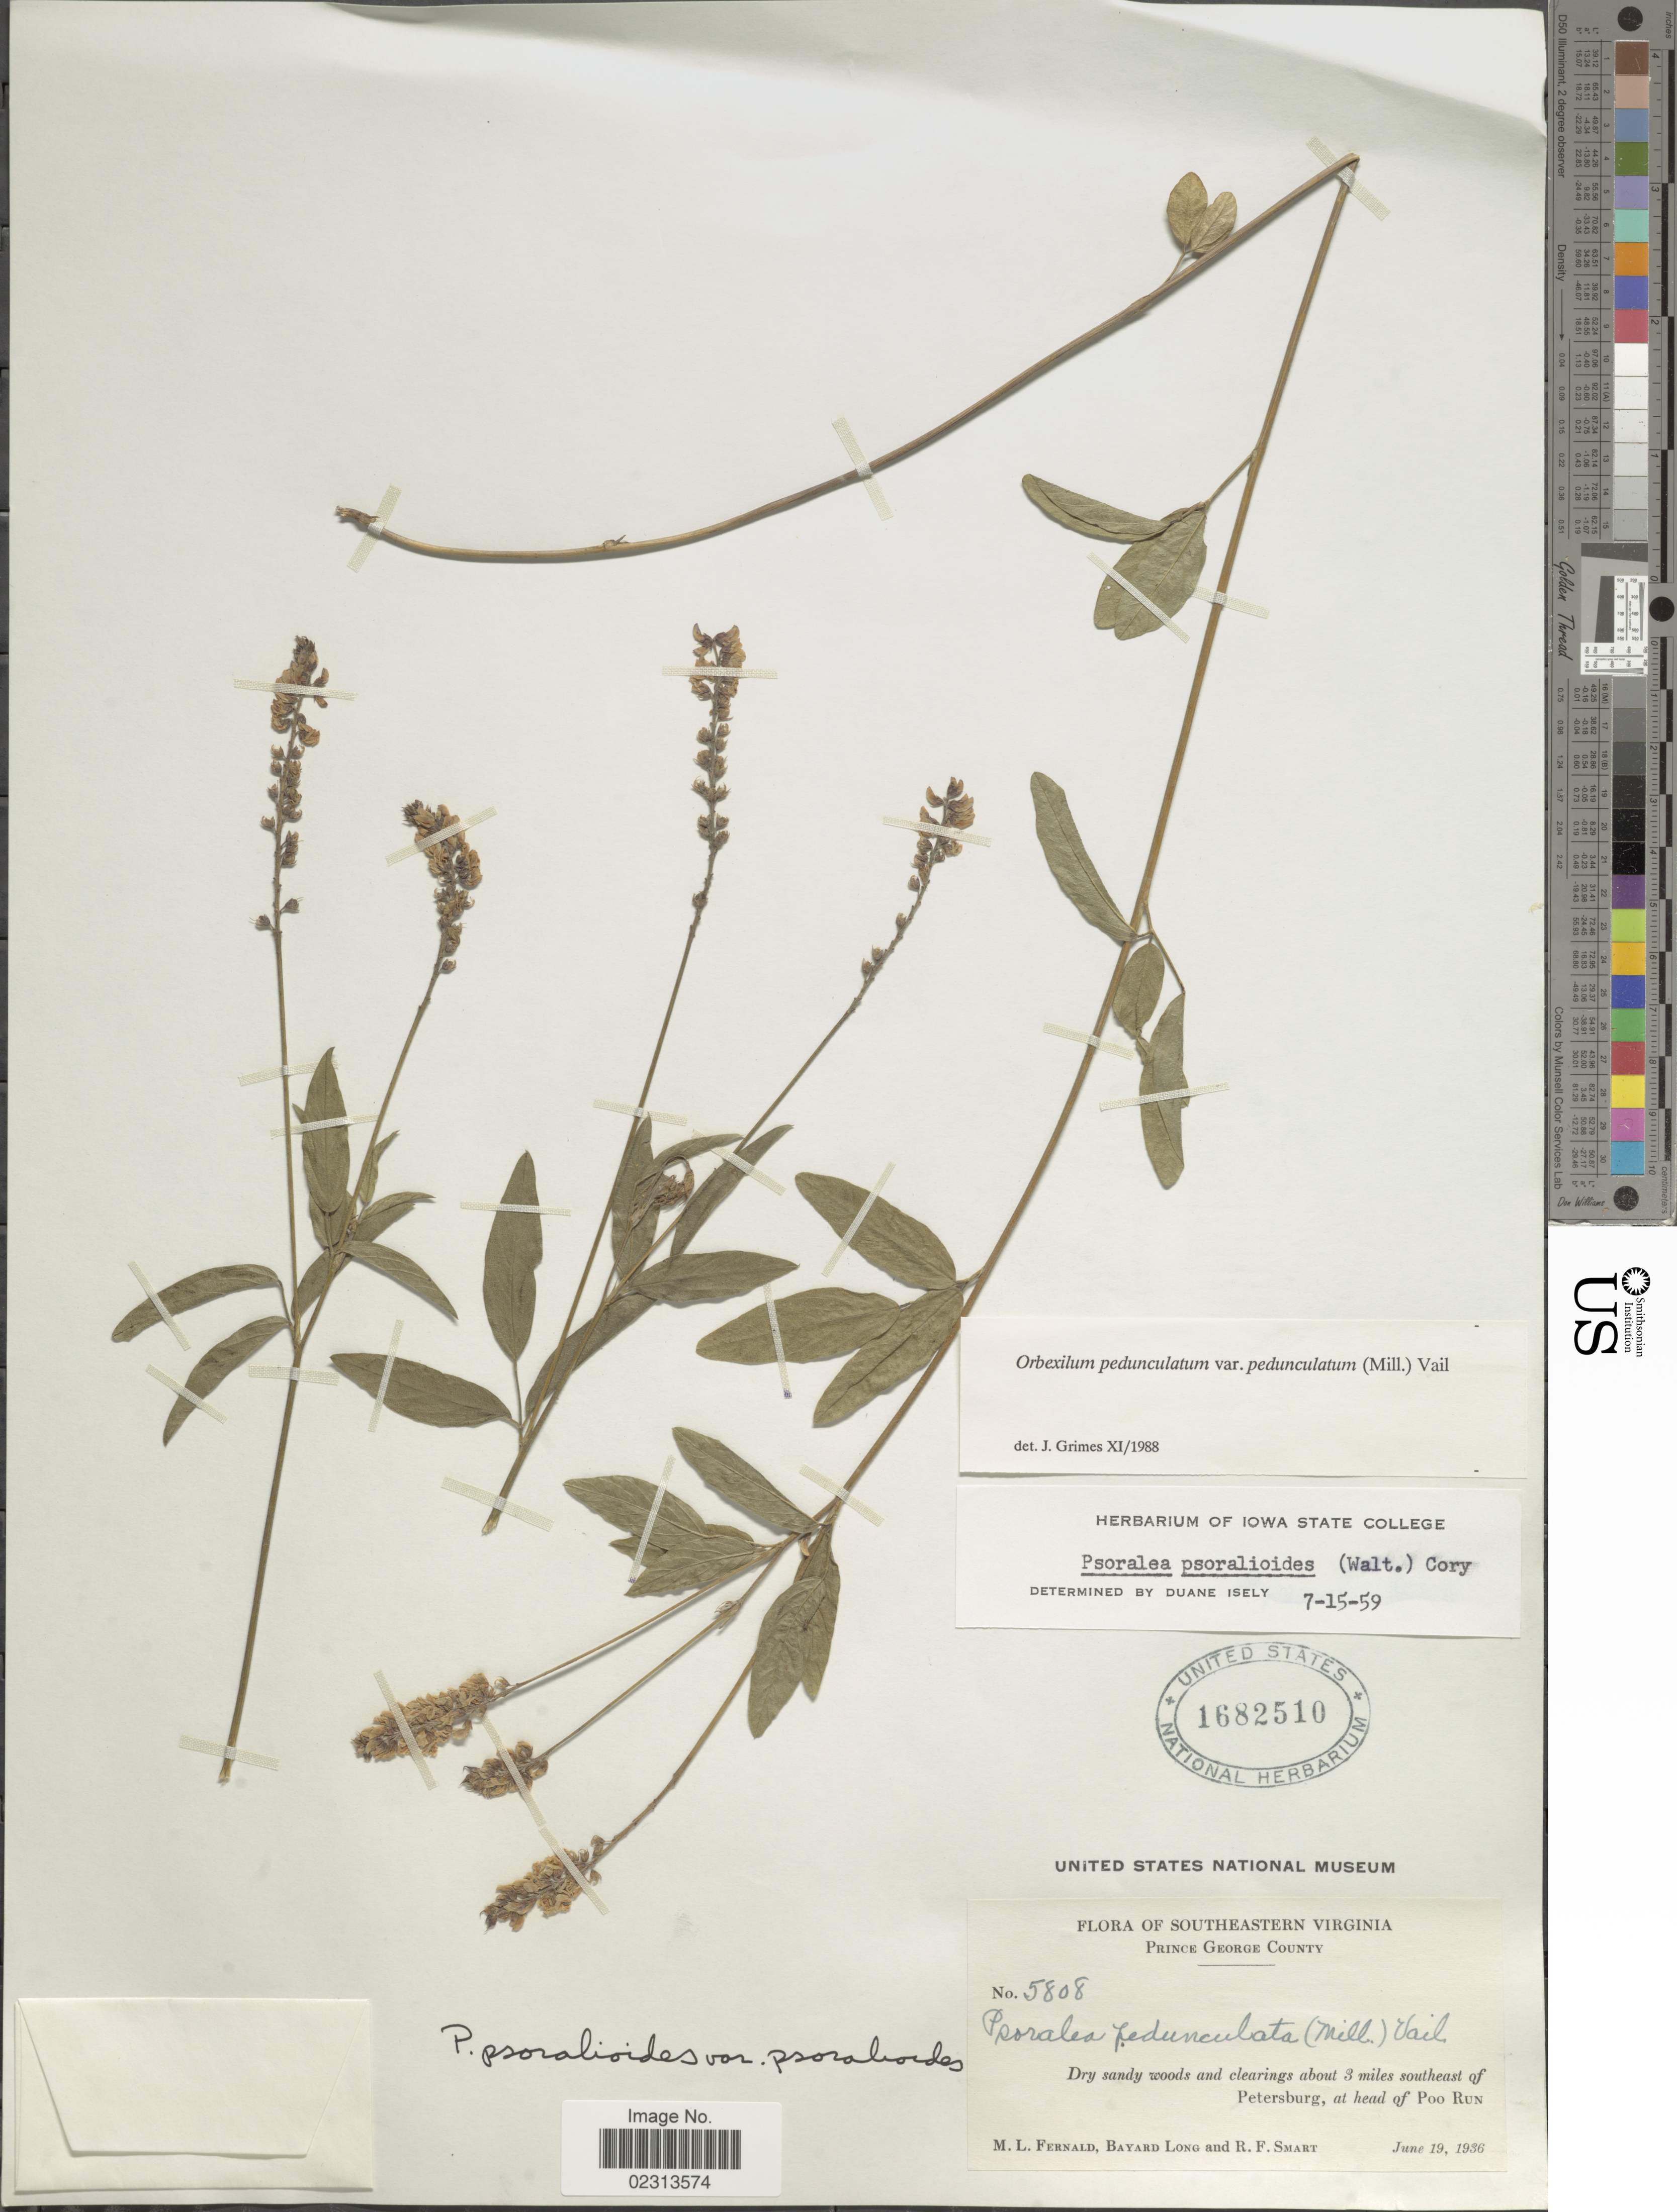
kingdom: Plantae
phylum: Tracheophyta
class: Magnoliopsida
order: Fabales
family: Fabaceae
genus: Orbexilum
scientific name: Orbexilum pedunculatum var. pedunculatum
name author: (Miller) Rydberg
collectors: M. L. Fernald, B. Long & R. Smart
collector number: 5808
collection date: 1936-06-19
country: United States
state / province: Virginia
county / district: Prince George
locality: Southeastern Virginia, Prince George County, about 3 miles southeast of Petersburg, at head of Poo Run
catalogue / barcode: US 1682510